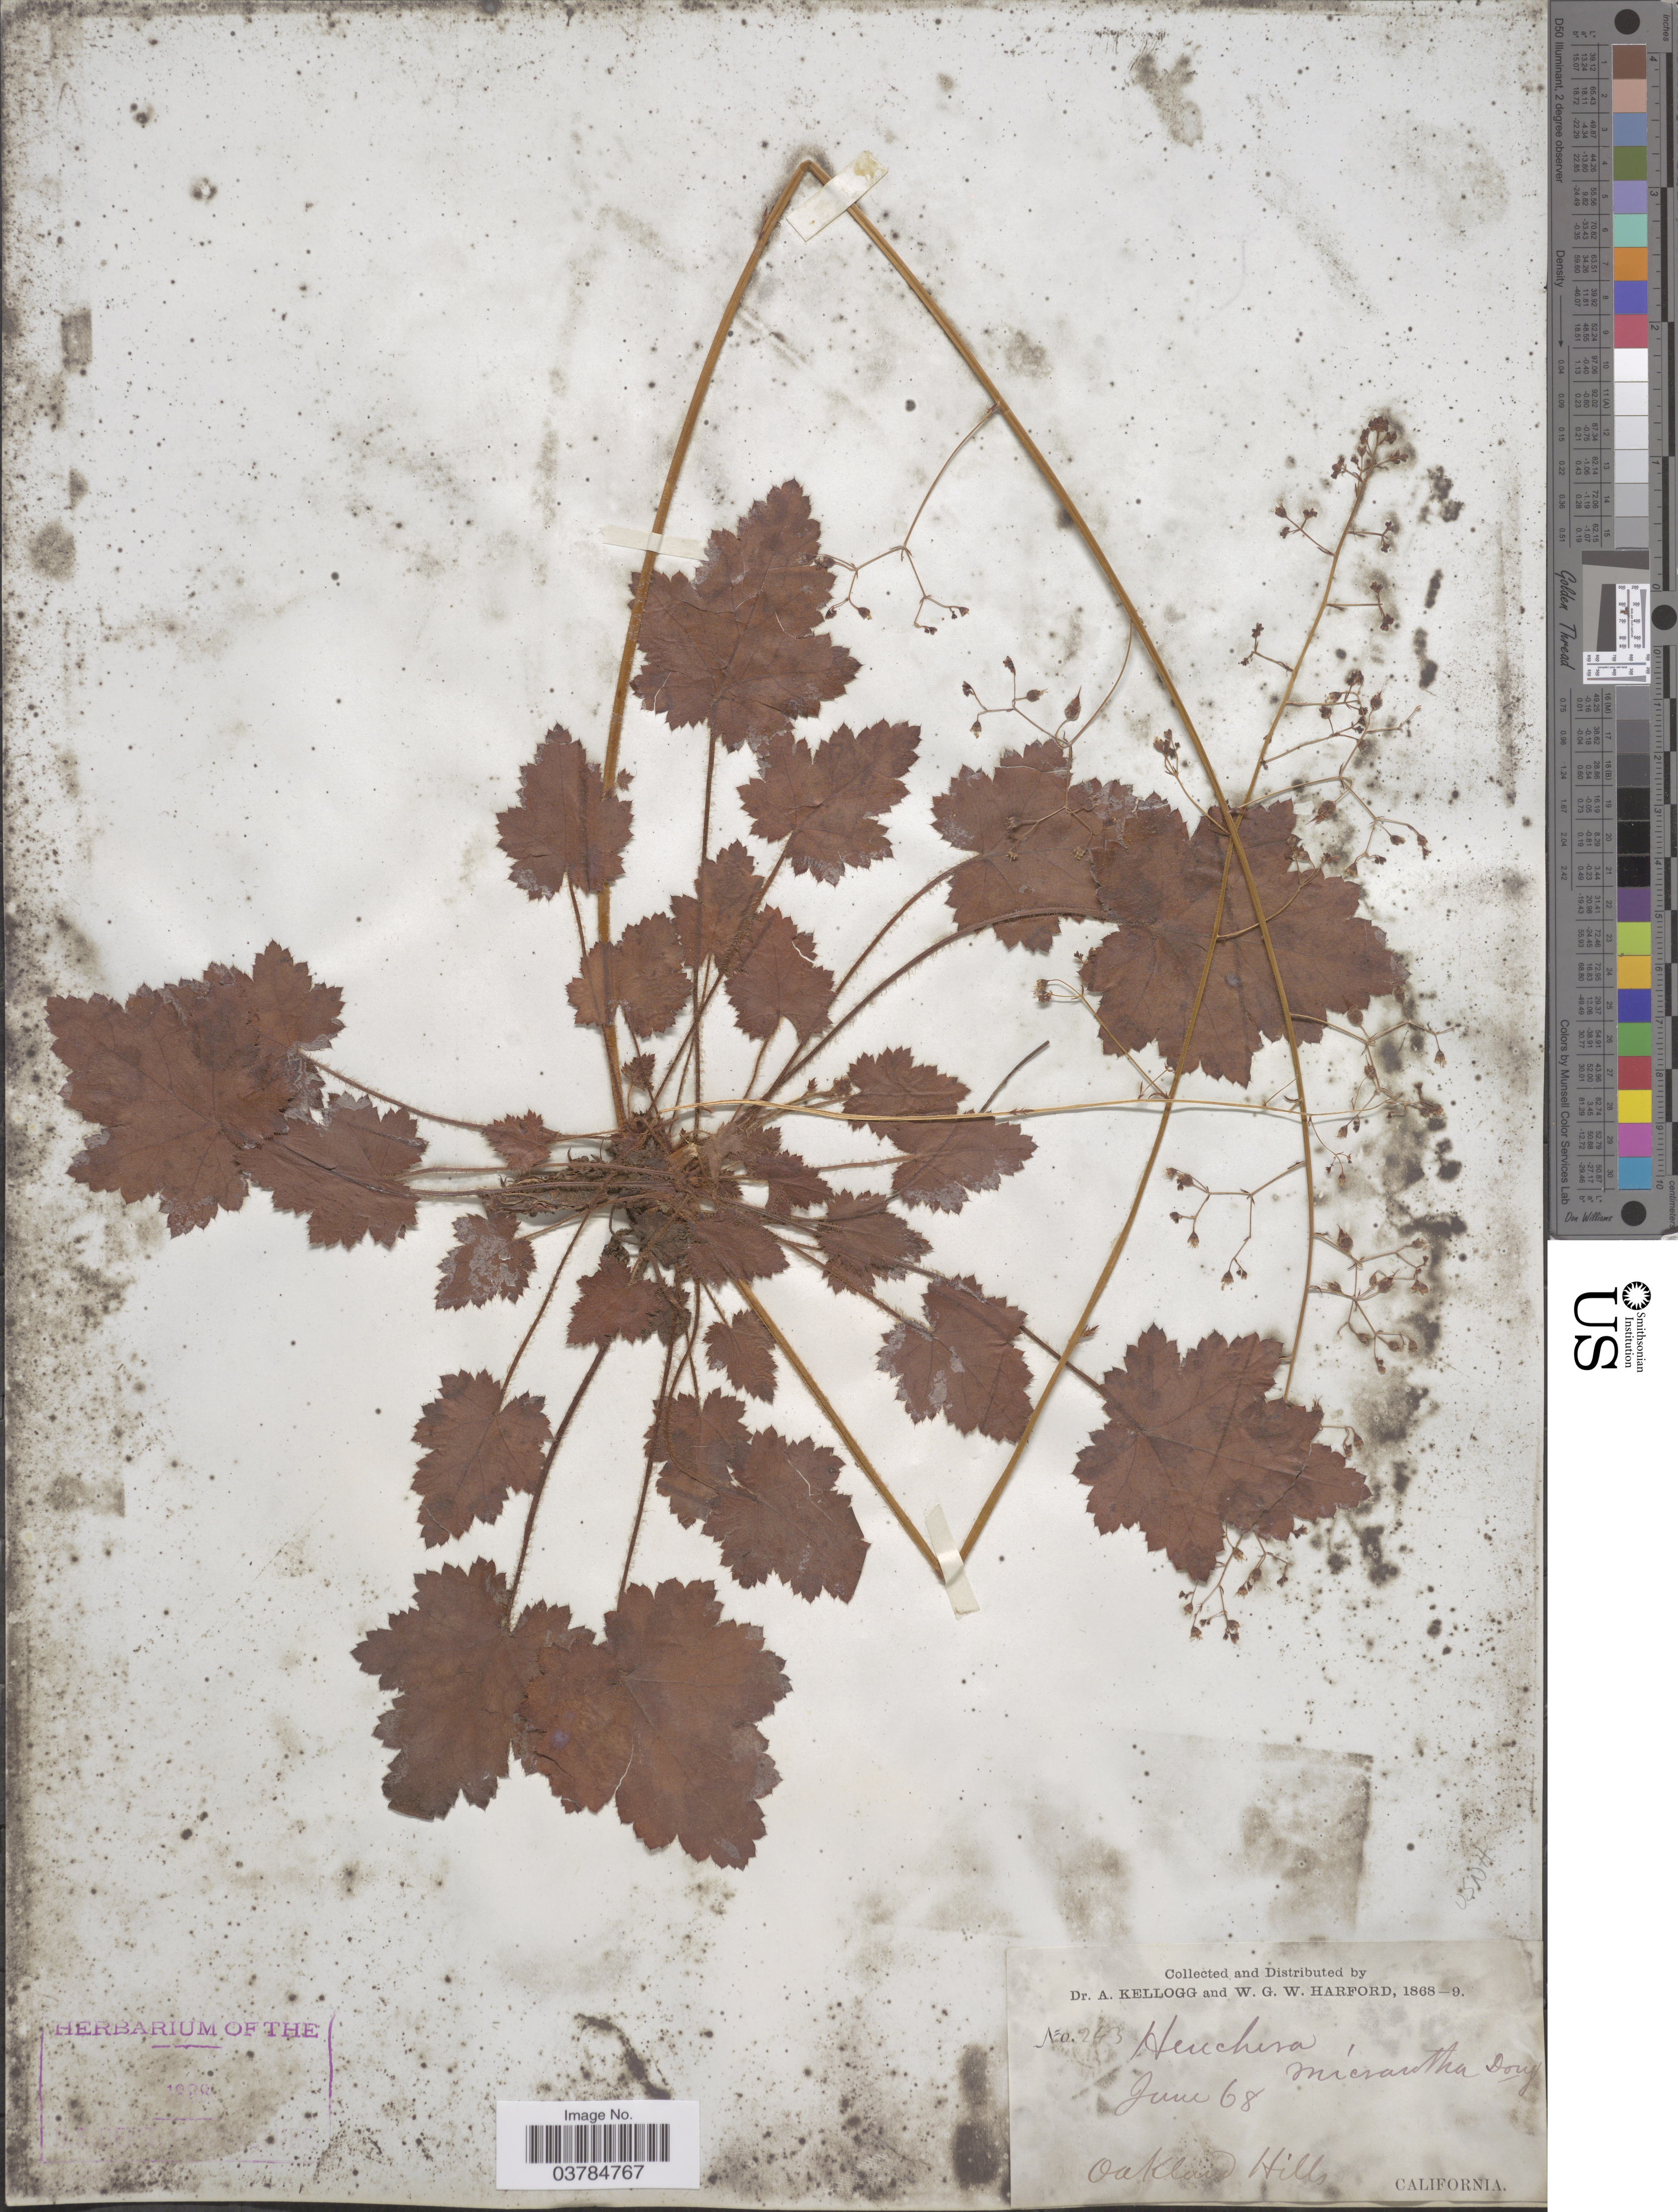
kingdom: Plantae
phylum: Tracheophyta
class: Magnoliopsida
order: Saxifragales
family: Saxifragaceae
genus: Heuchera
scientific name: Heuchera micrantha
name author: Douglas ex Lindl.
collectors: A. Kellogg & W. G. W. Harford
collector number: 245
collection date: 1868-06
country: United States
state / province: California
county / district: Alameda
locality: Oakland Hills.